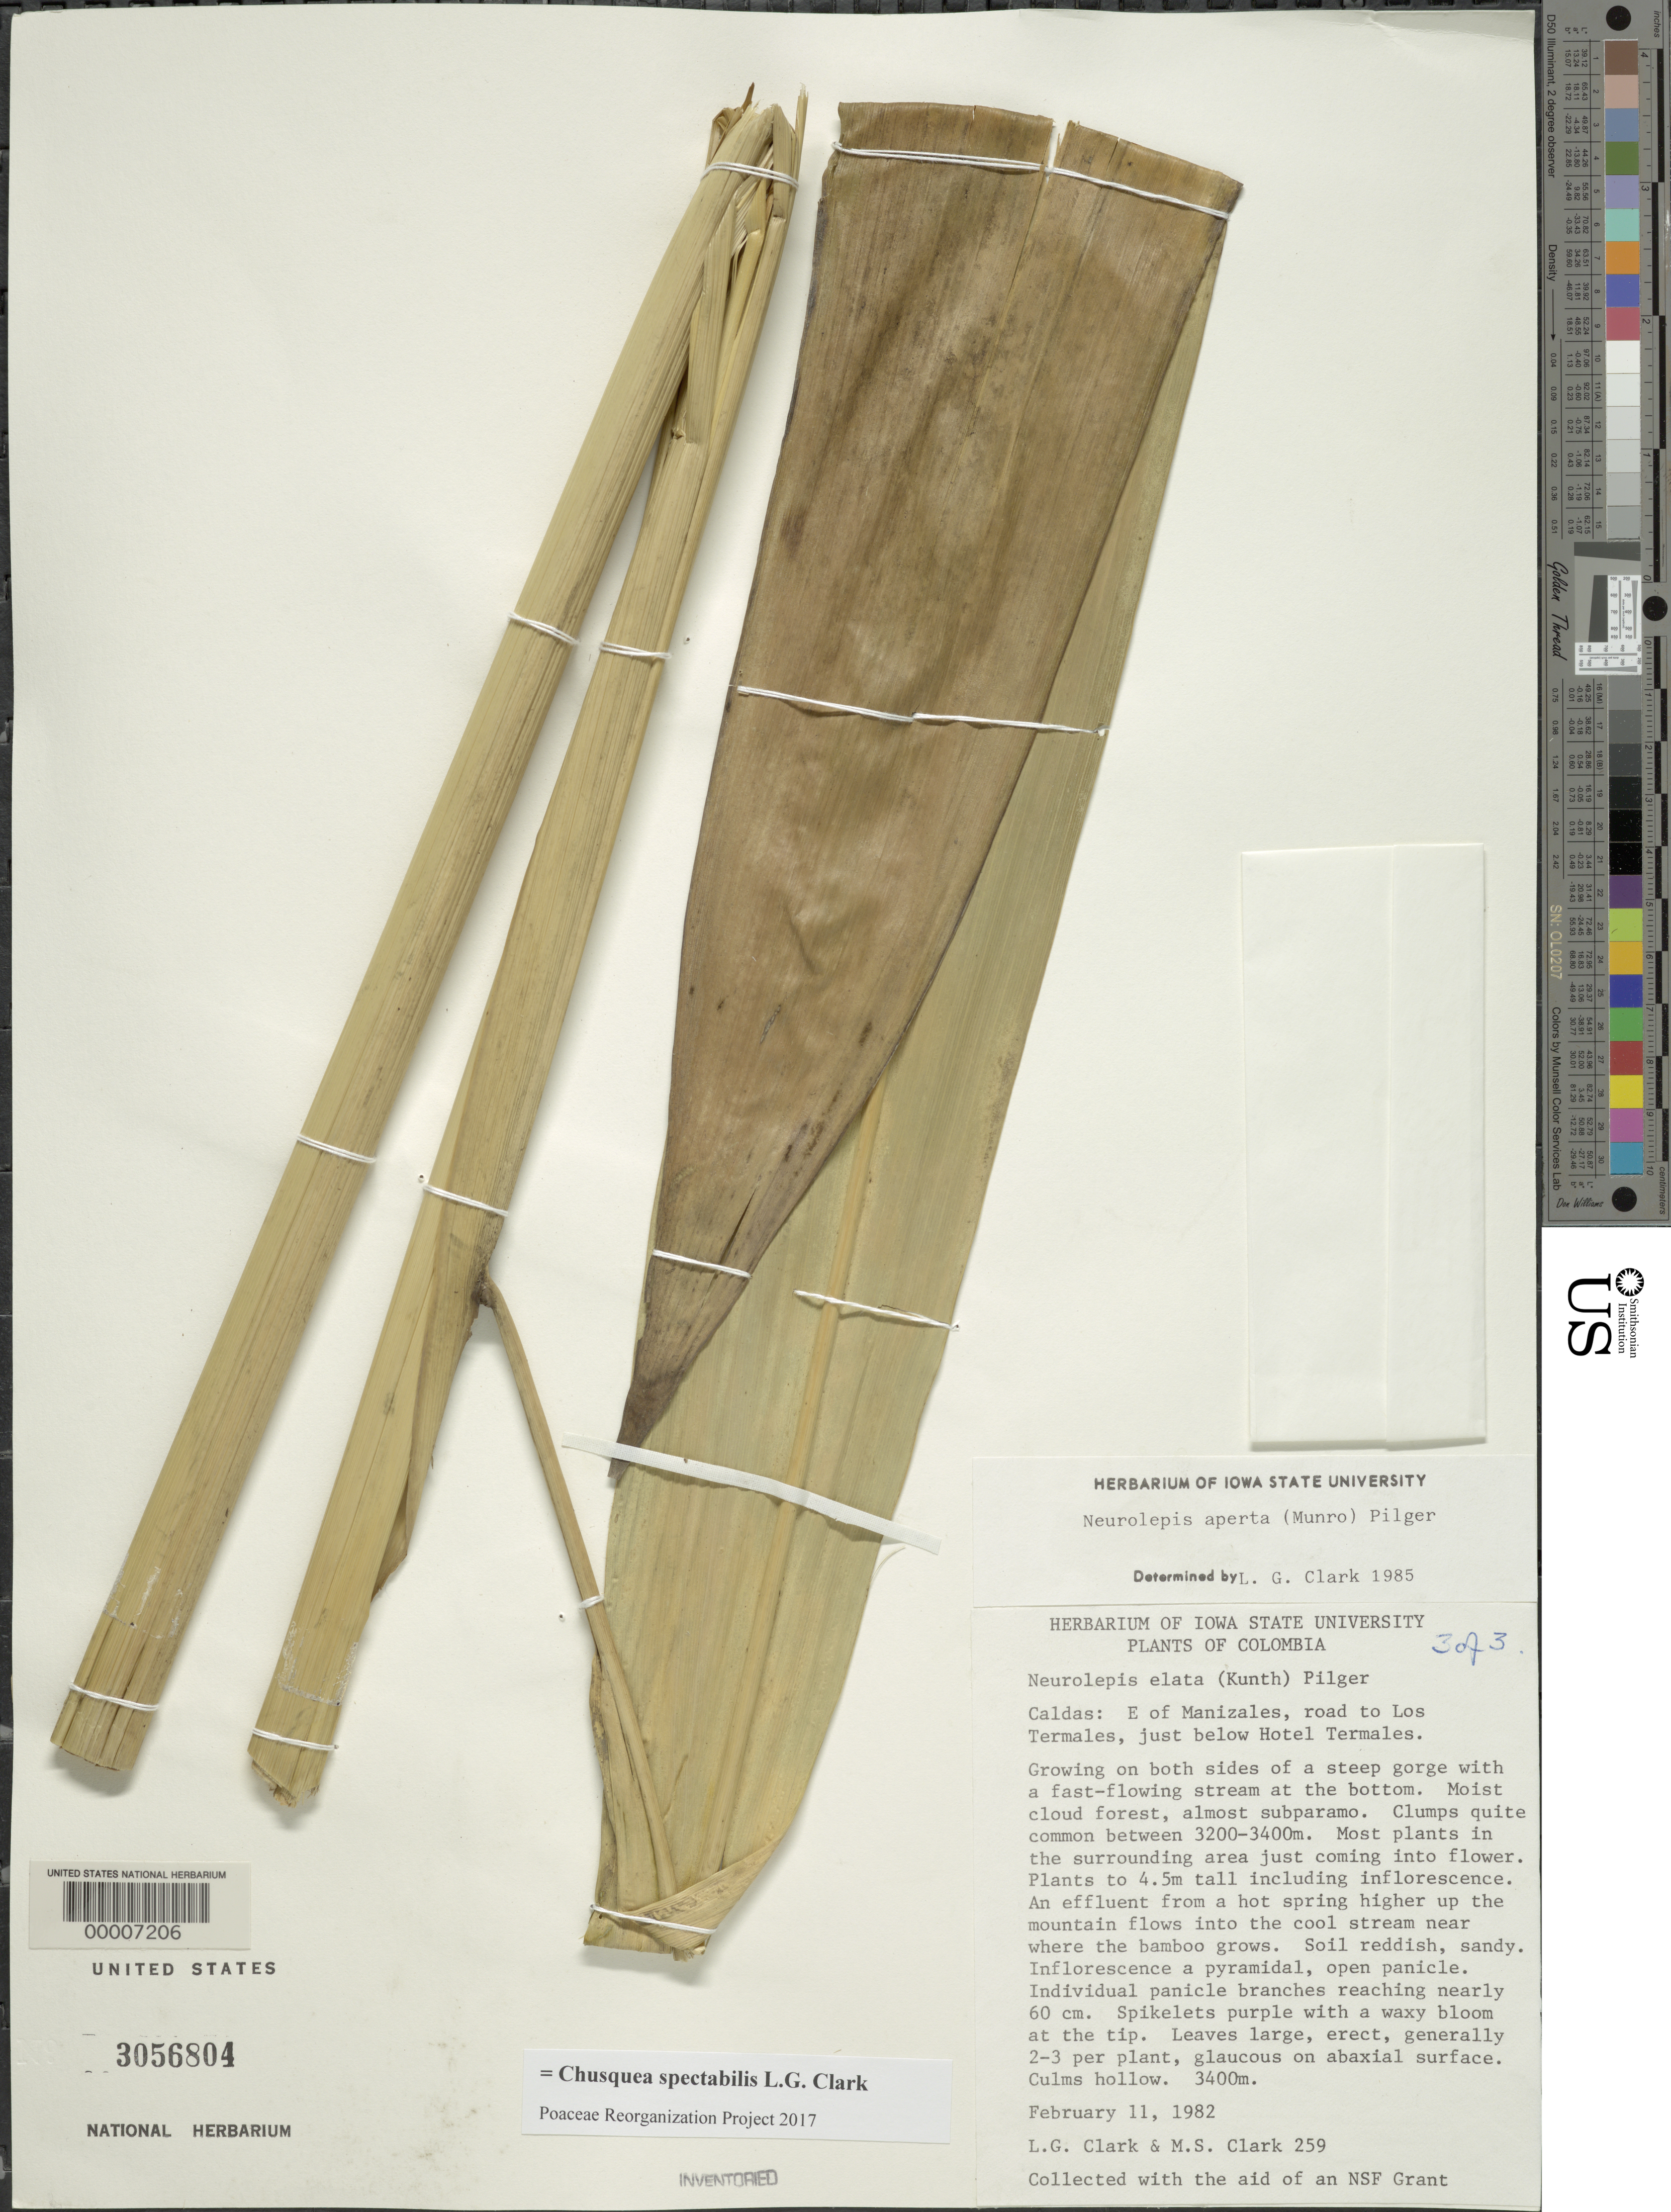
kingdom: Plantae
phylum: Tracheophyta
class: Liliopsida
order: Poales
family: Poaceae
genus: Chusquea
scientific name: Chusquea spectabilis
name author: L.G. Clark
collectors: L. G. Clark & M. S. Clark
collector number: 259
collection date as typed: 11 Feb 1982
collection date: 1982-02-11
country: Colombia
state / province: Caldas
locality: Manizales, Los Termales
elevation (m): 3400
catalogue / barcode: US 3056804